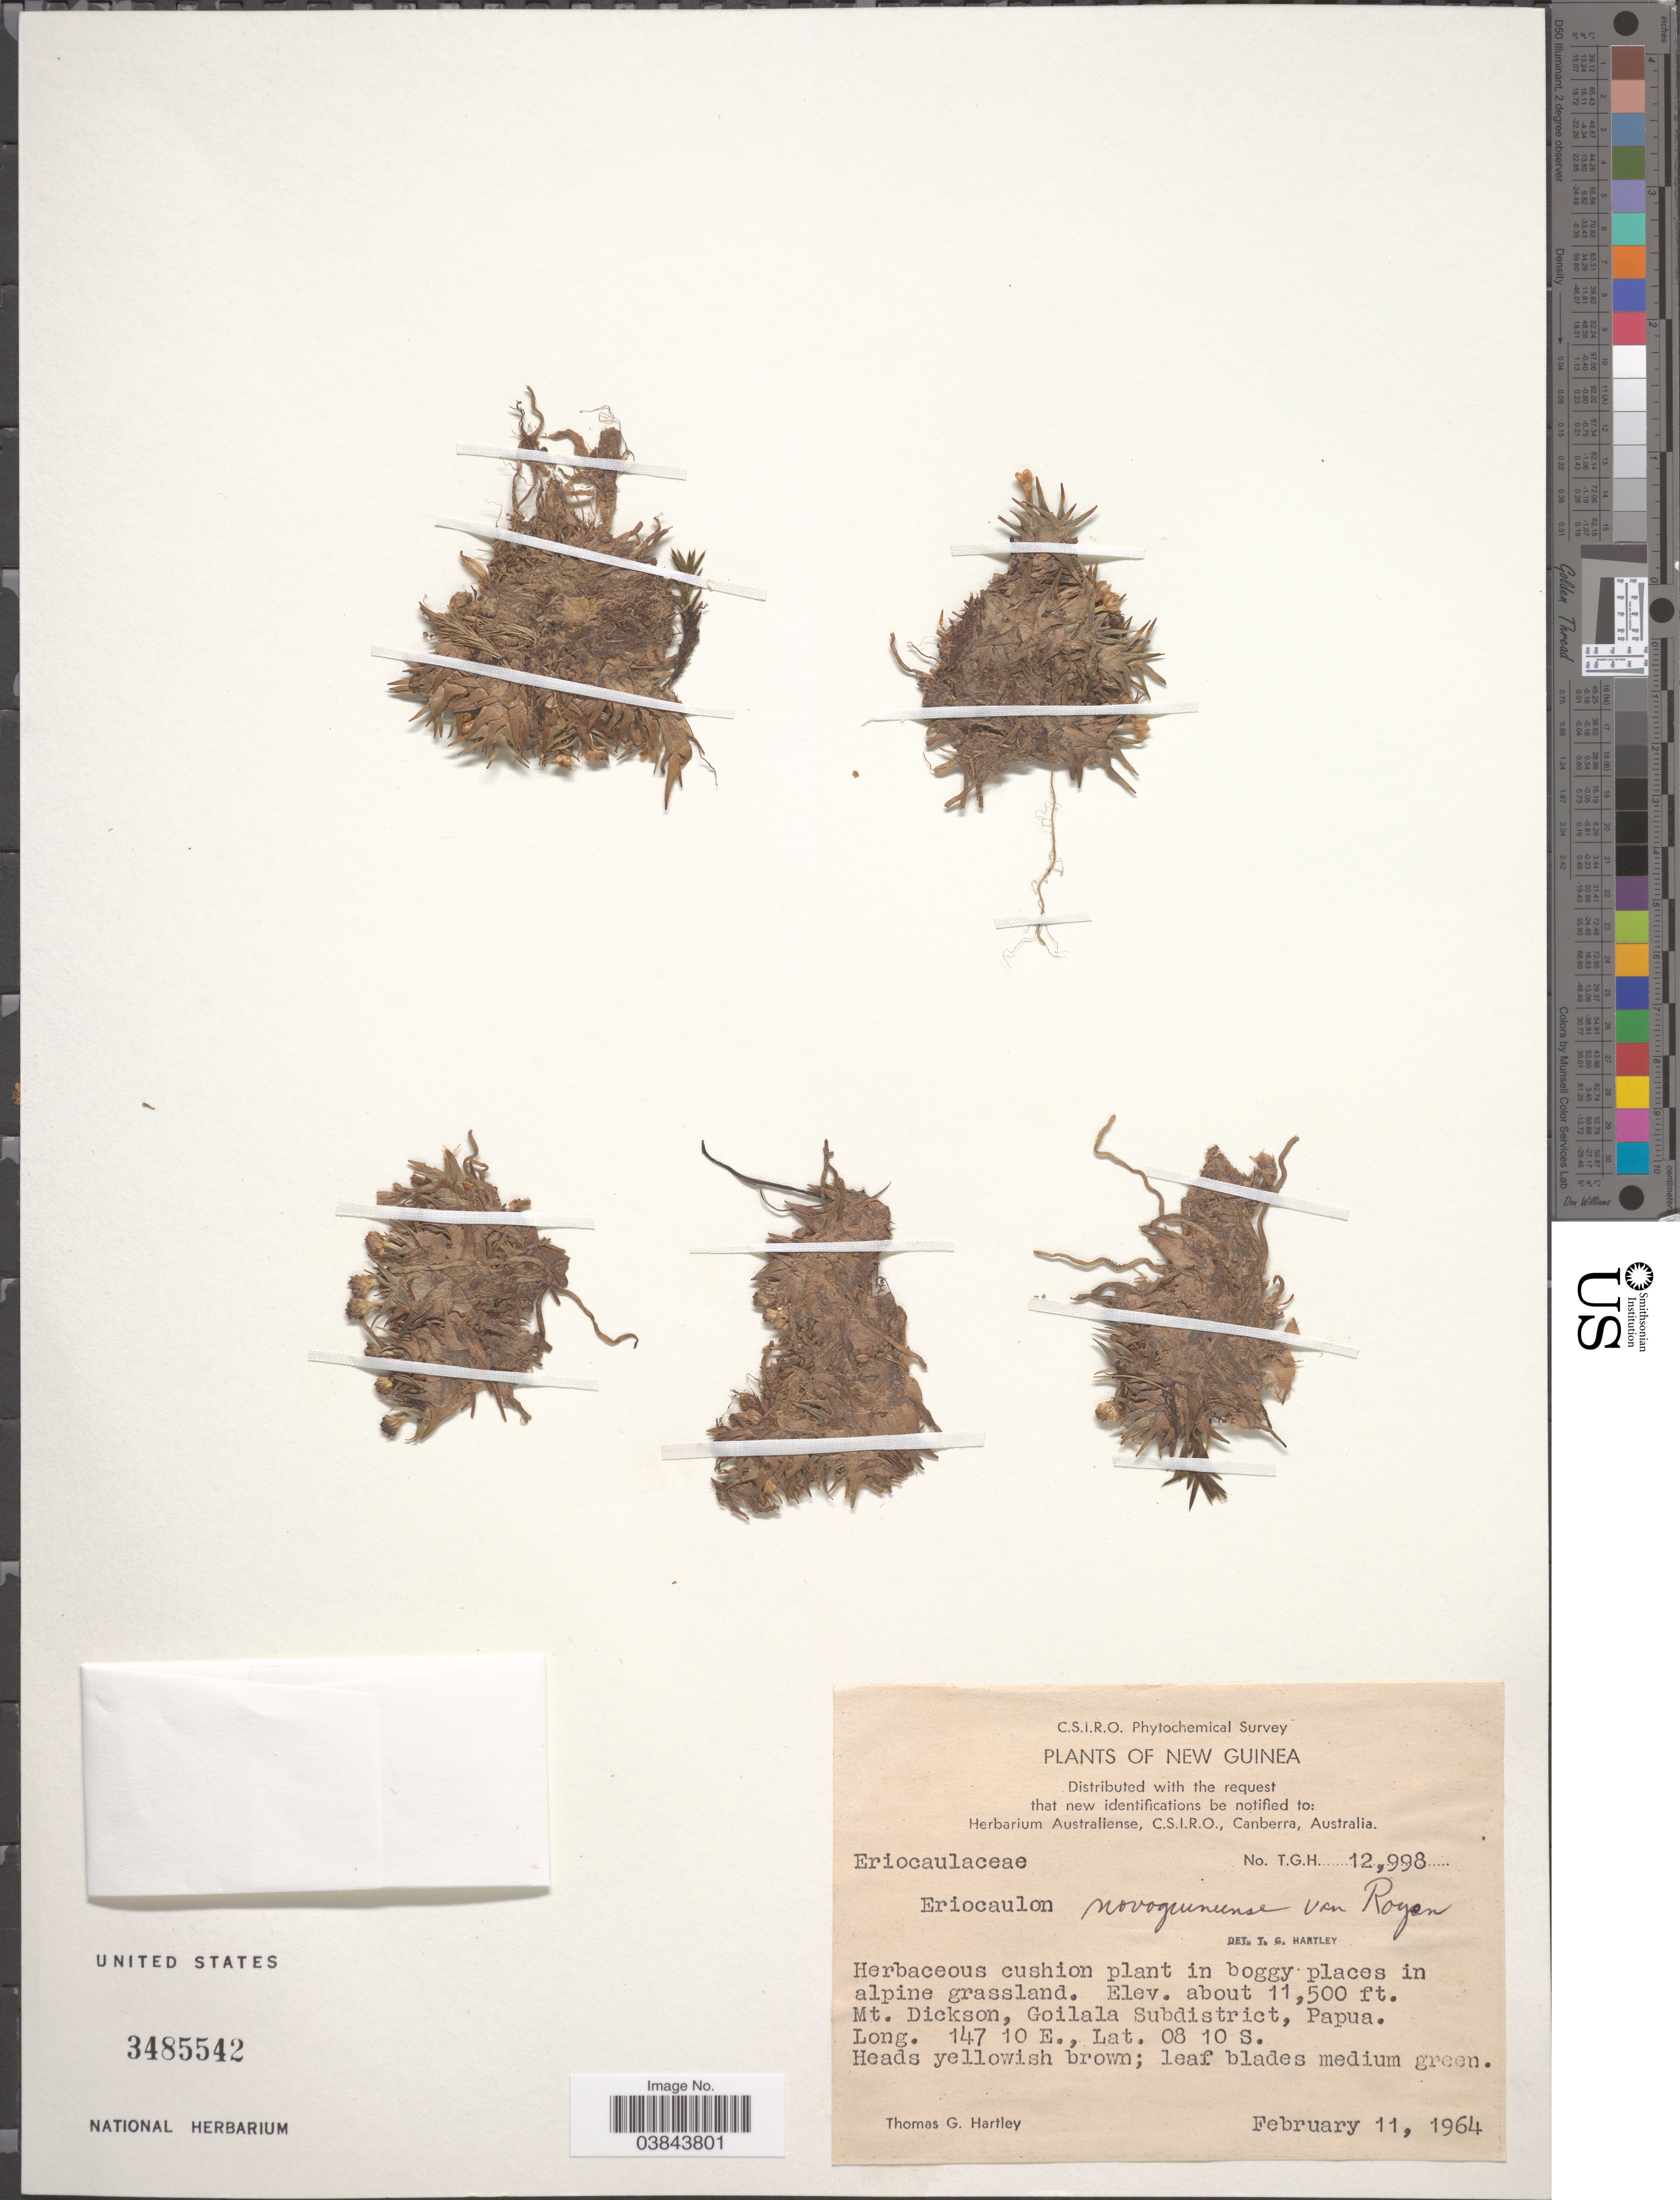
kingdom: Plantae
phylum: Tracheophyta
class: Liliopsida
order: Poales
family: Eriocaulaceae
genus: Eriocaulon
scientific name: Eriocaulon novoguineense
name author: P. Royen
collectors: T. G. Hartley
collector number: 12998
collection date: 1964-02-11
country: Papua New Guinea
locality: New Guinea. In boggy places in alpine grassland. Mt. Dickson, Goilala Subdistrict, Papua.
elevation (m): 3505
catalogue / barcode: US 3485542